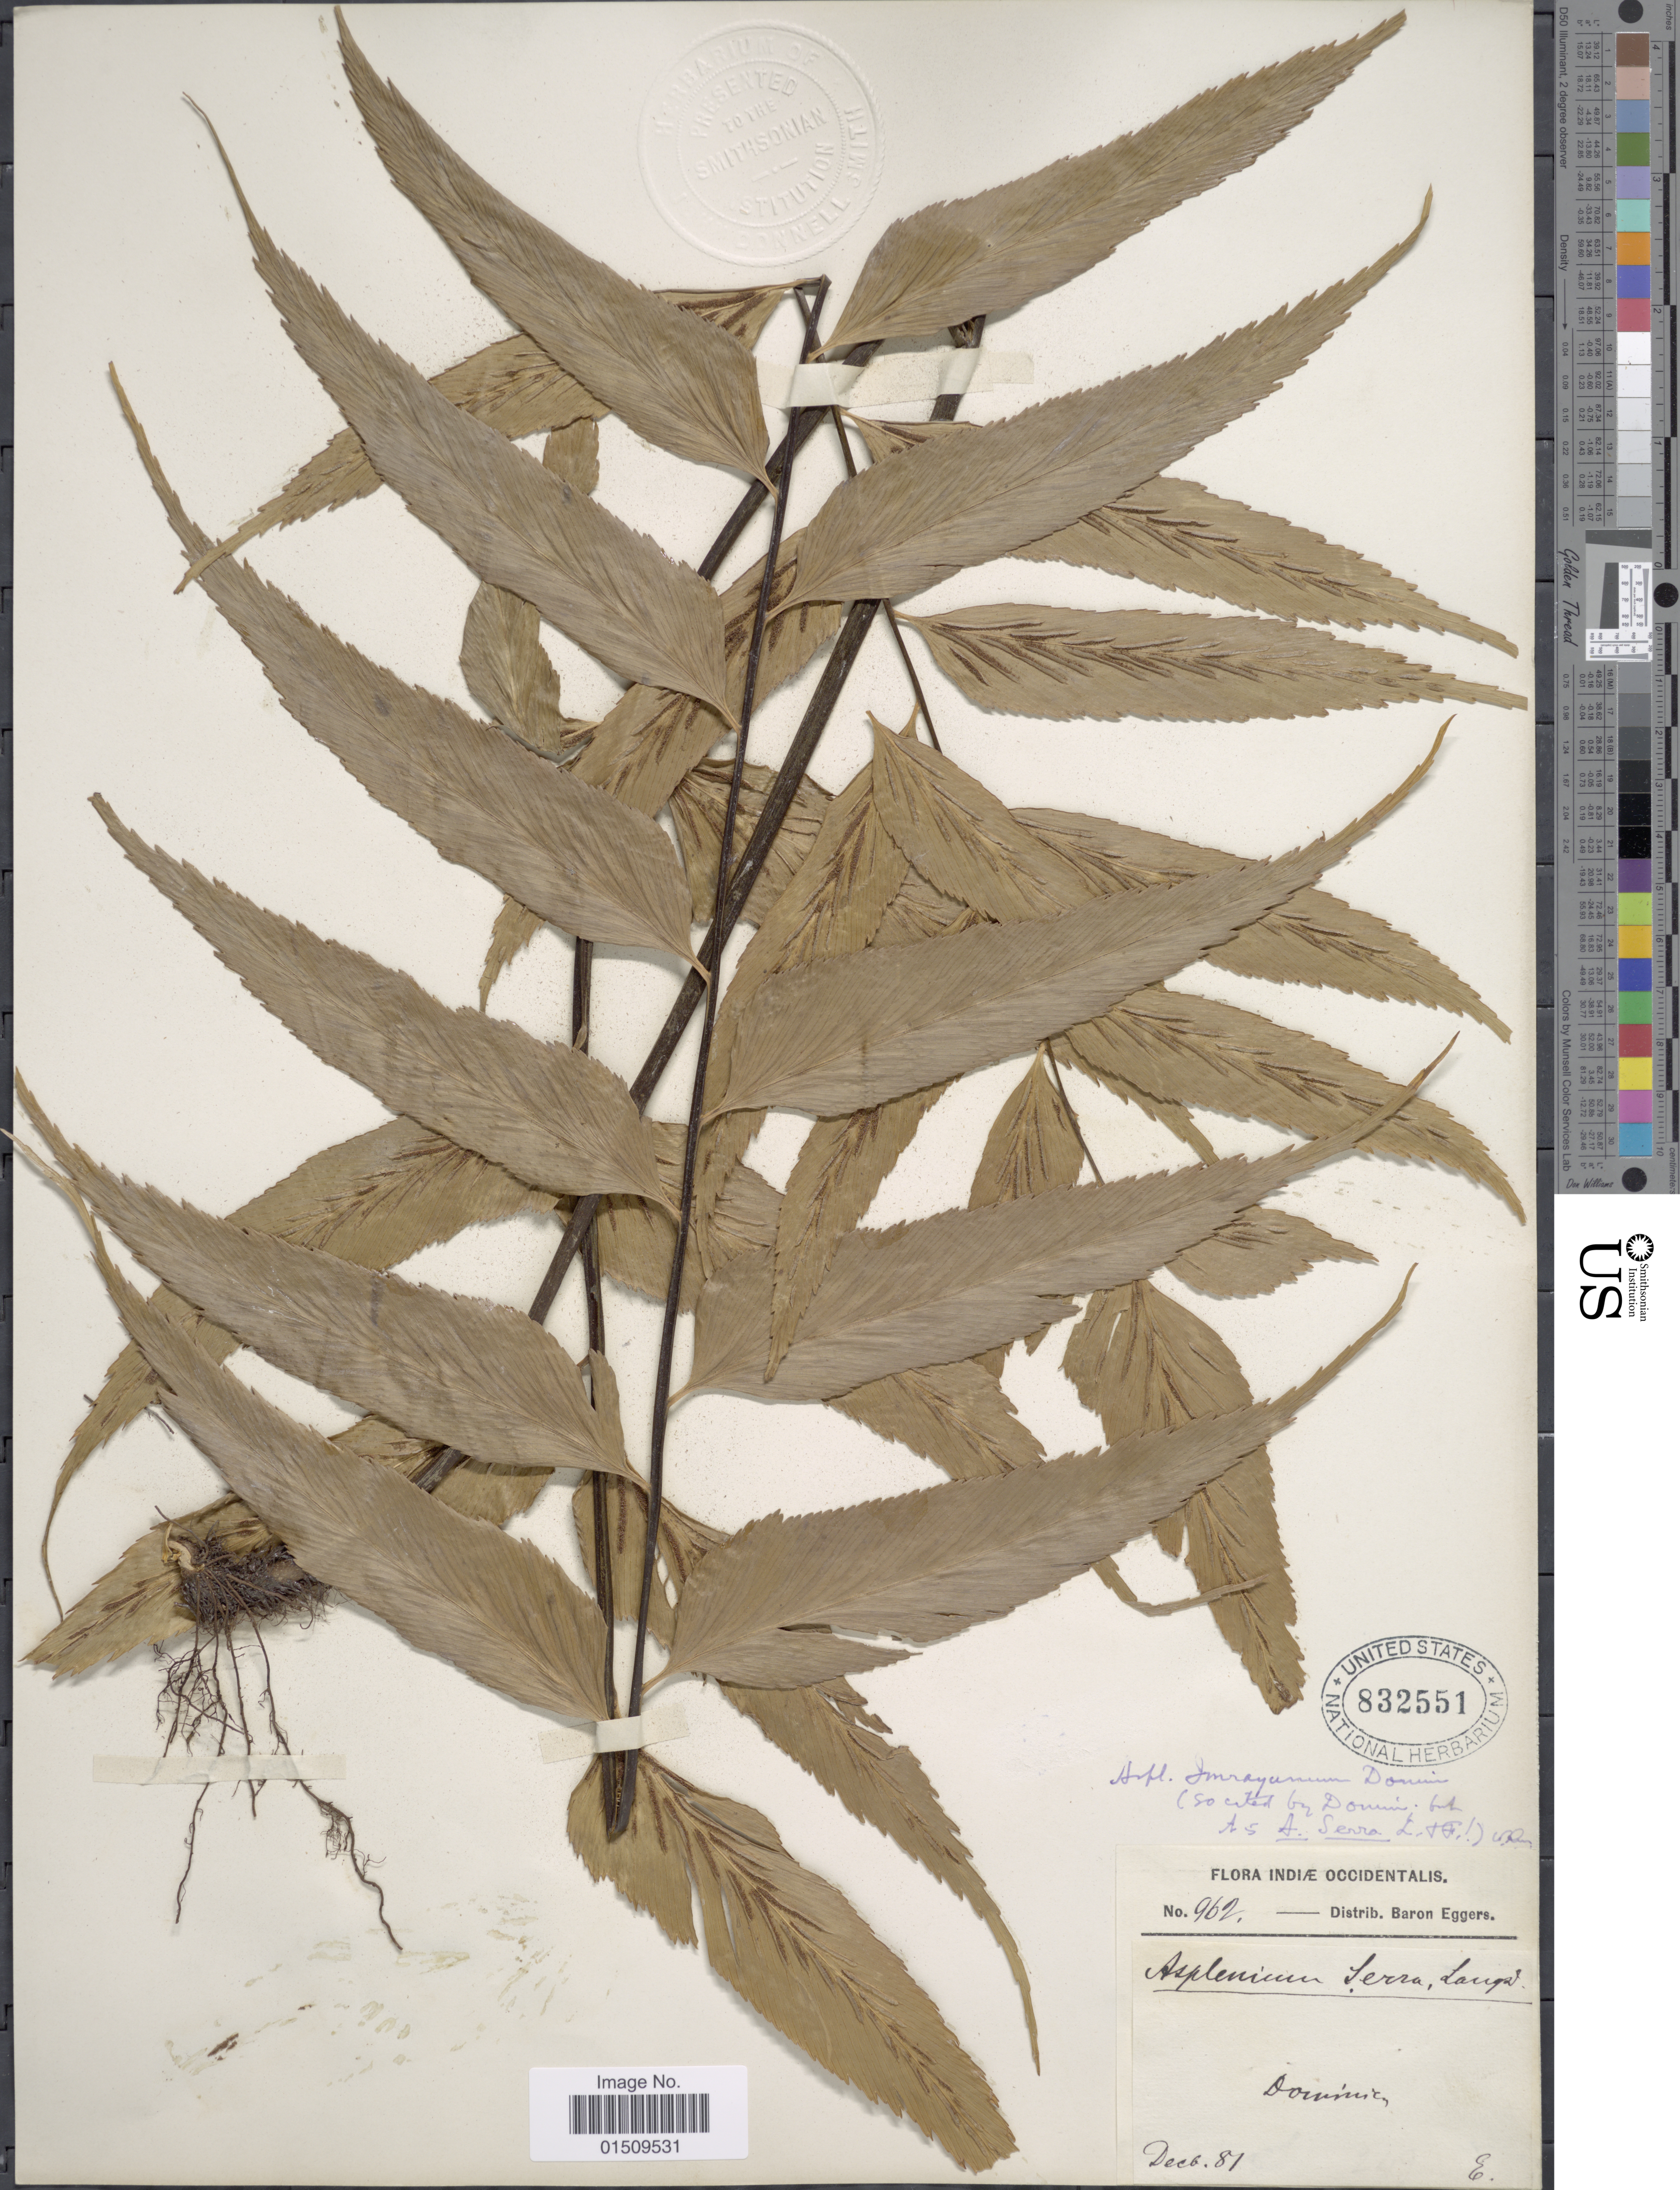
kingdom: Plantae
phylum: Tracheophyta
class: Polypodiopsida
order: Polypodiales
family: Aspleniaceae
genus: Asplenium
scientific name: Asplenium serra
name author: Langsd. & Fisch.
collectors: H. F. A. von Eggers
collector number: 962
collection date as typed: Transcribed d/m/y: /12/81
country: Dominica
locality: Indiae Occidentalis, Domina.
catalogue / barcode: US 832551